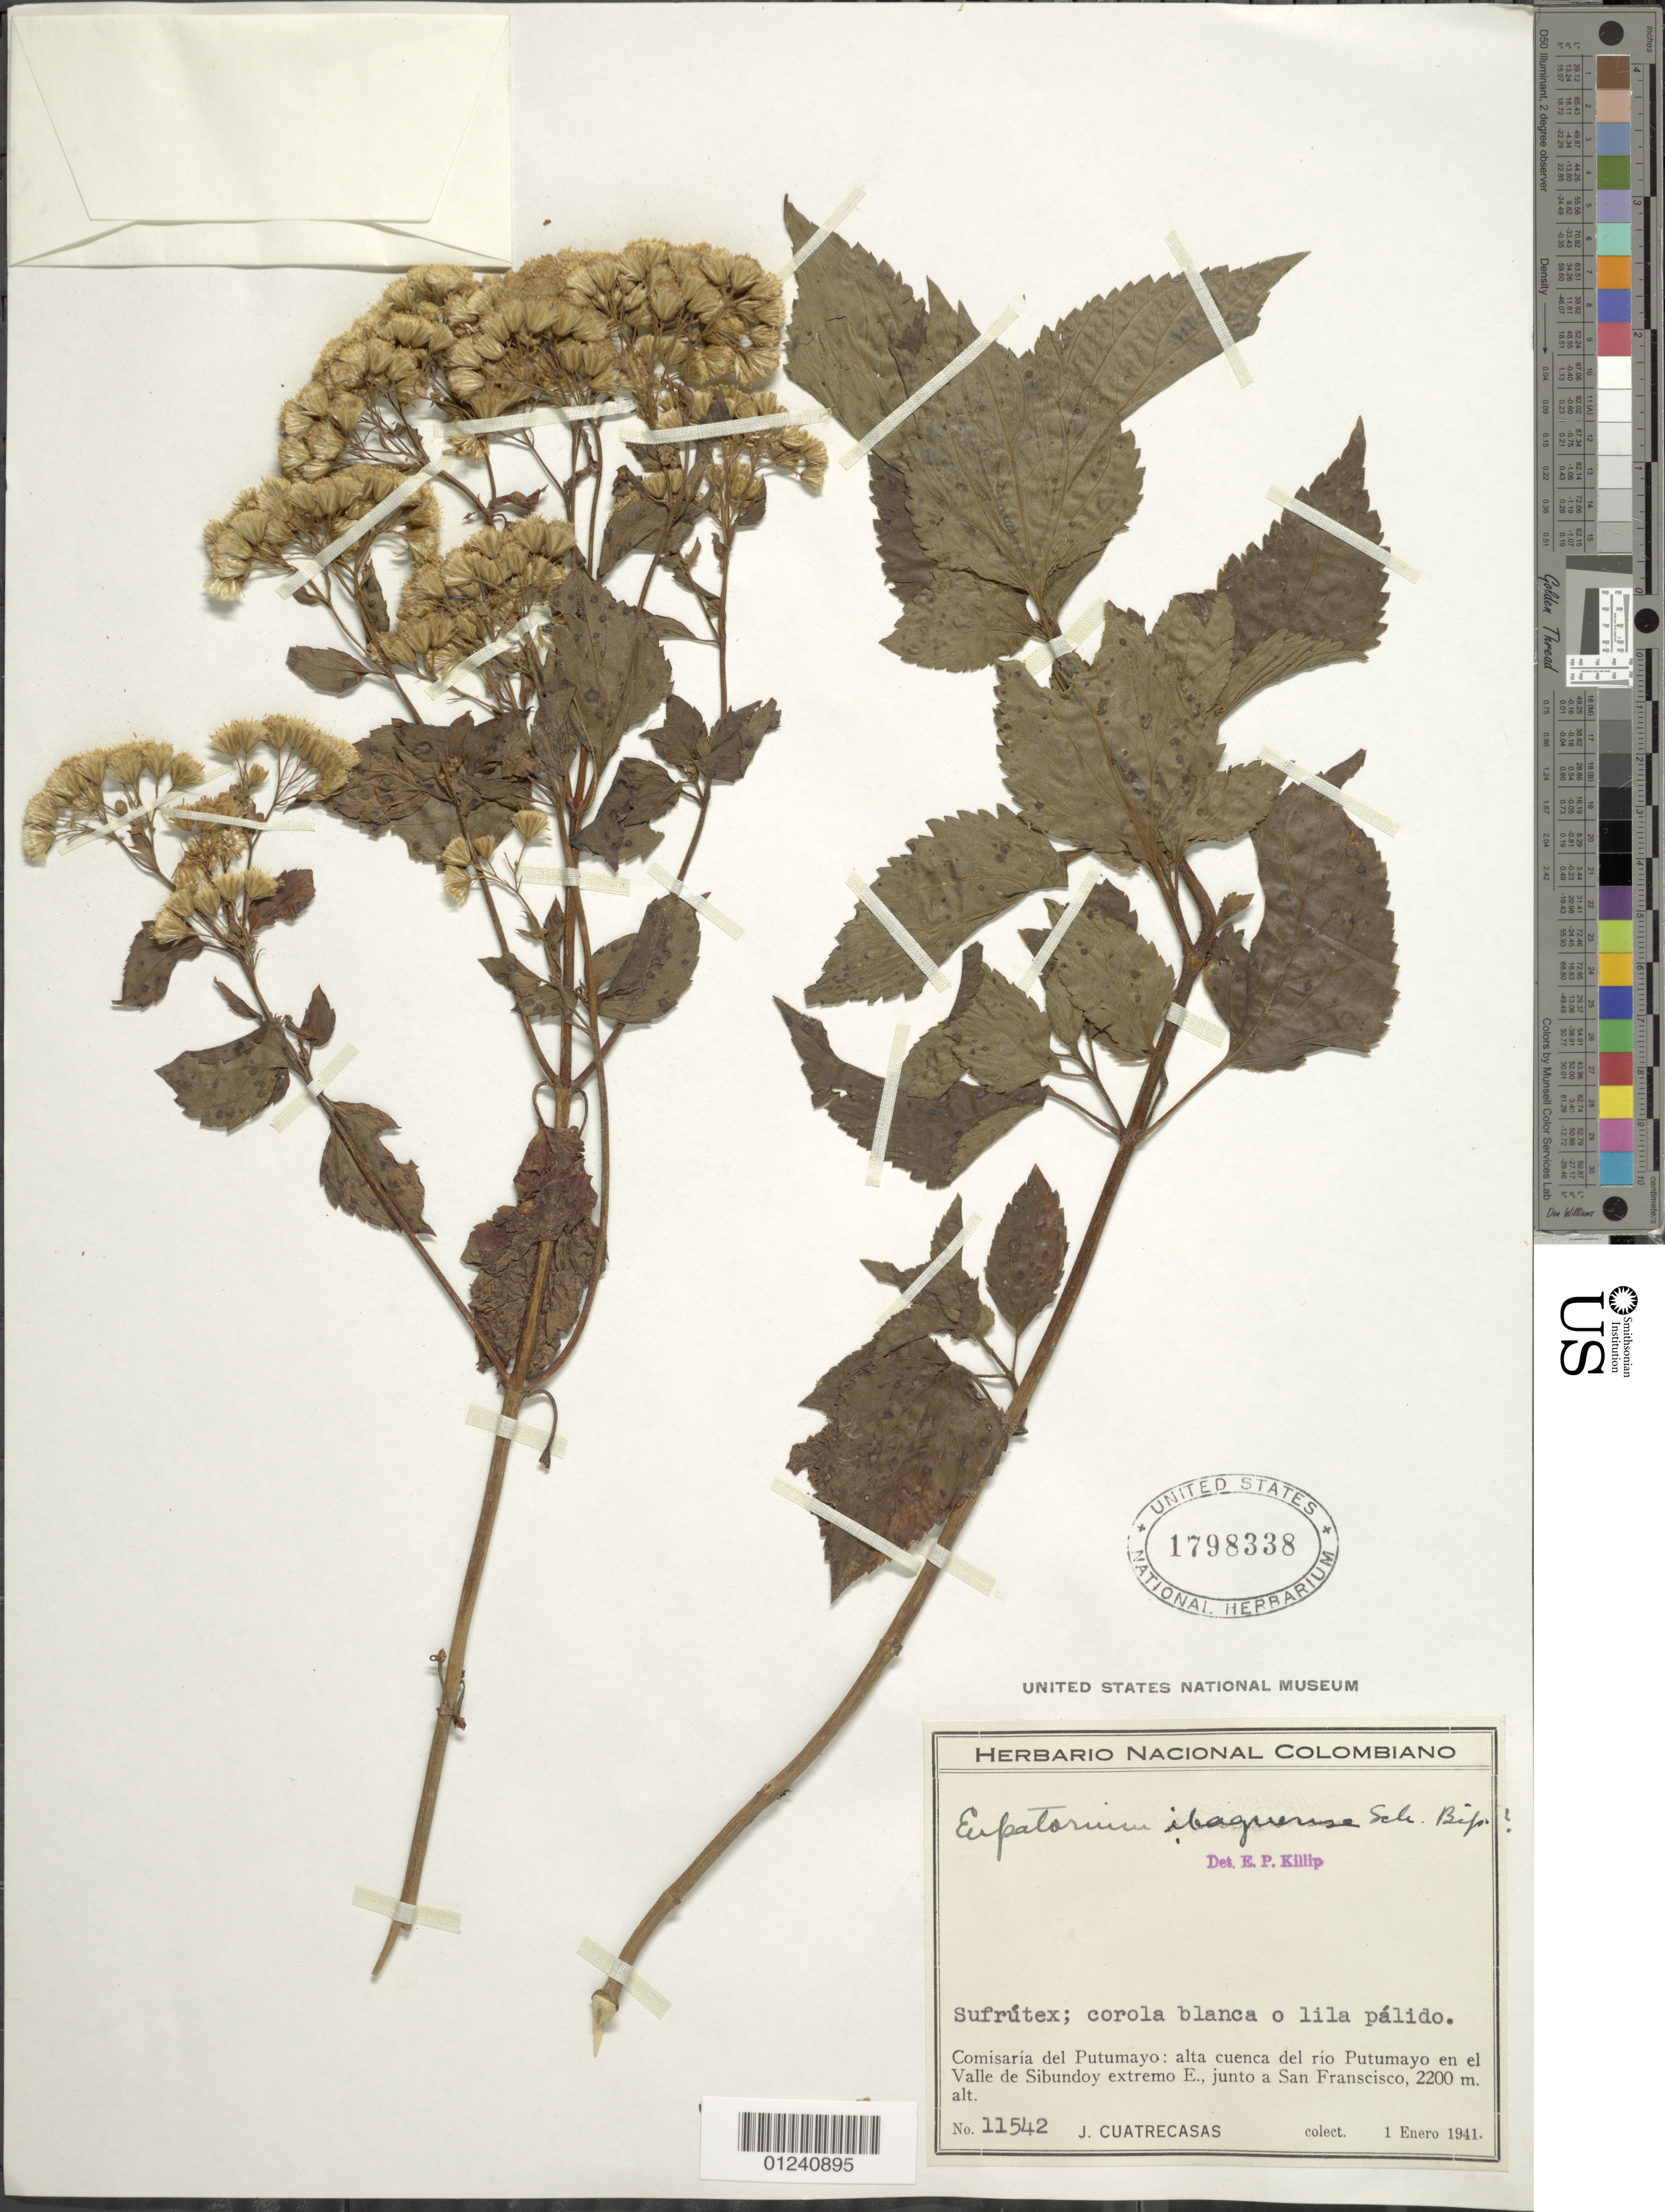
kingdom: Plantae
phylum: Tracheophyta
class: Magnoliopsida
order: Asterales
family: Asteraceae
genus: Ageratina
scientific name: Ageratina sodiroi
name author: (Hieron.) R.M. King & H. Rob.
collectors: J. Cuatrecasas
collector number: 11542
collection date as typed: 01 Jan 1941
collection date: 1941-01-01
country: Colombia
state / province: Putumayo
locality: Alta Cuenca del Rio Putumayo en El Valle de Sibundoy extremo E, Junto a San Francisco.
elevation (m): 2200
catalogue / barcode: US 1798338